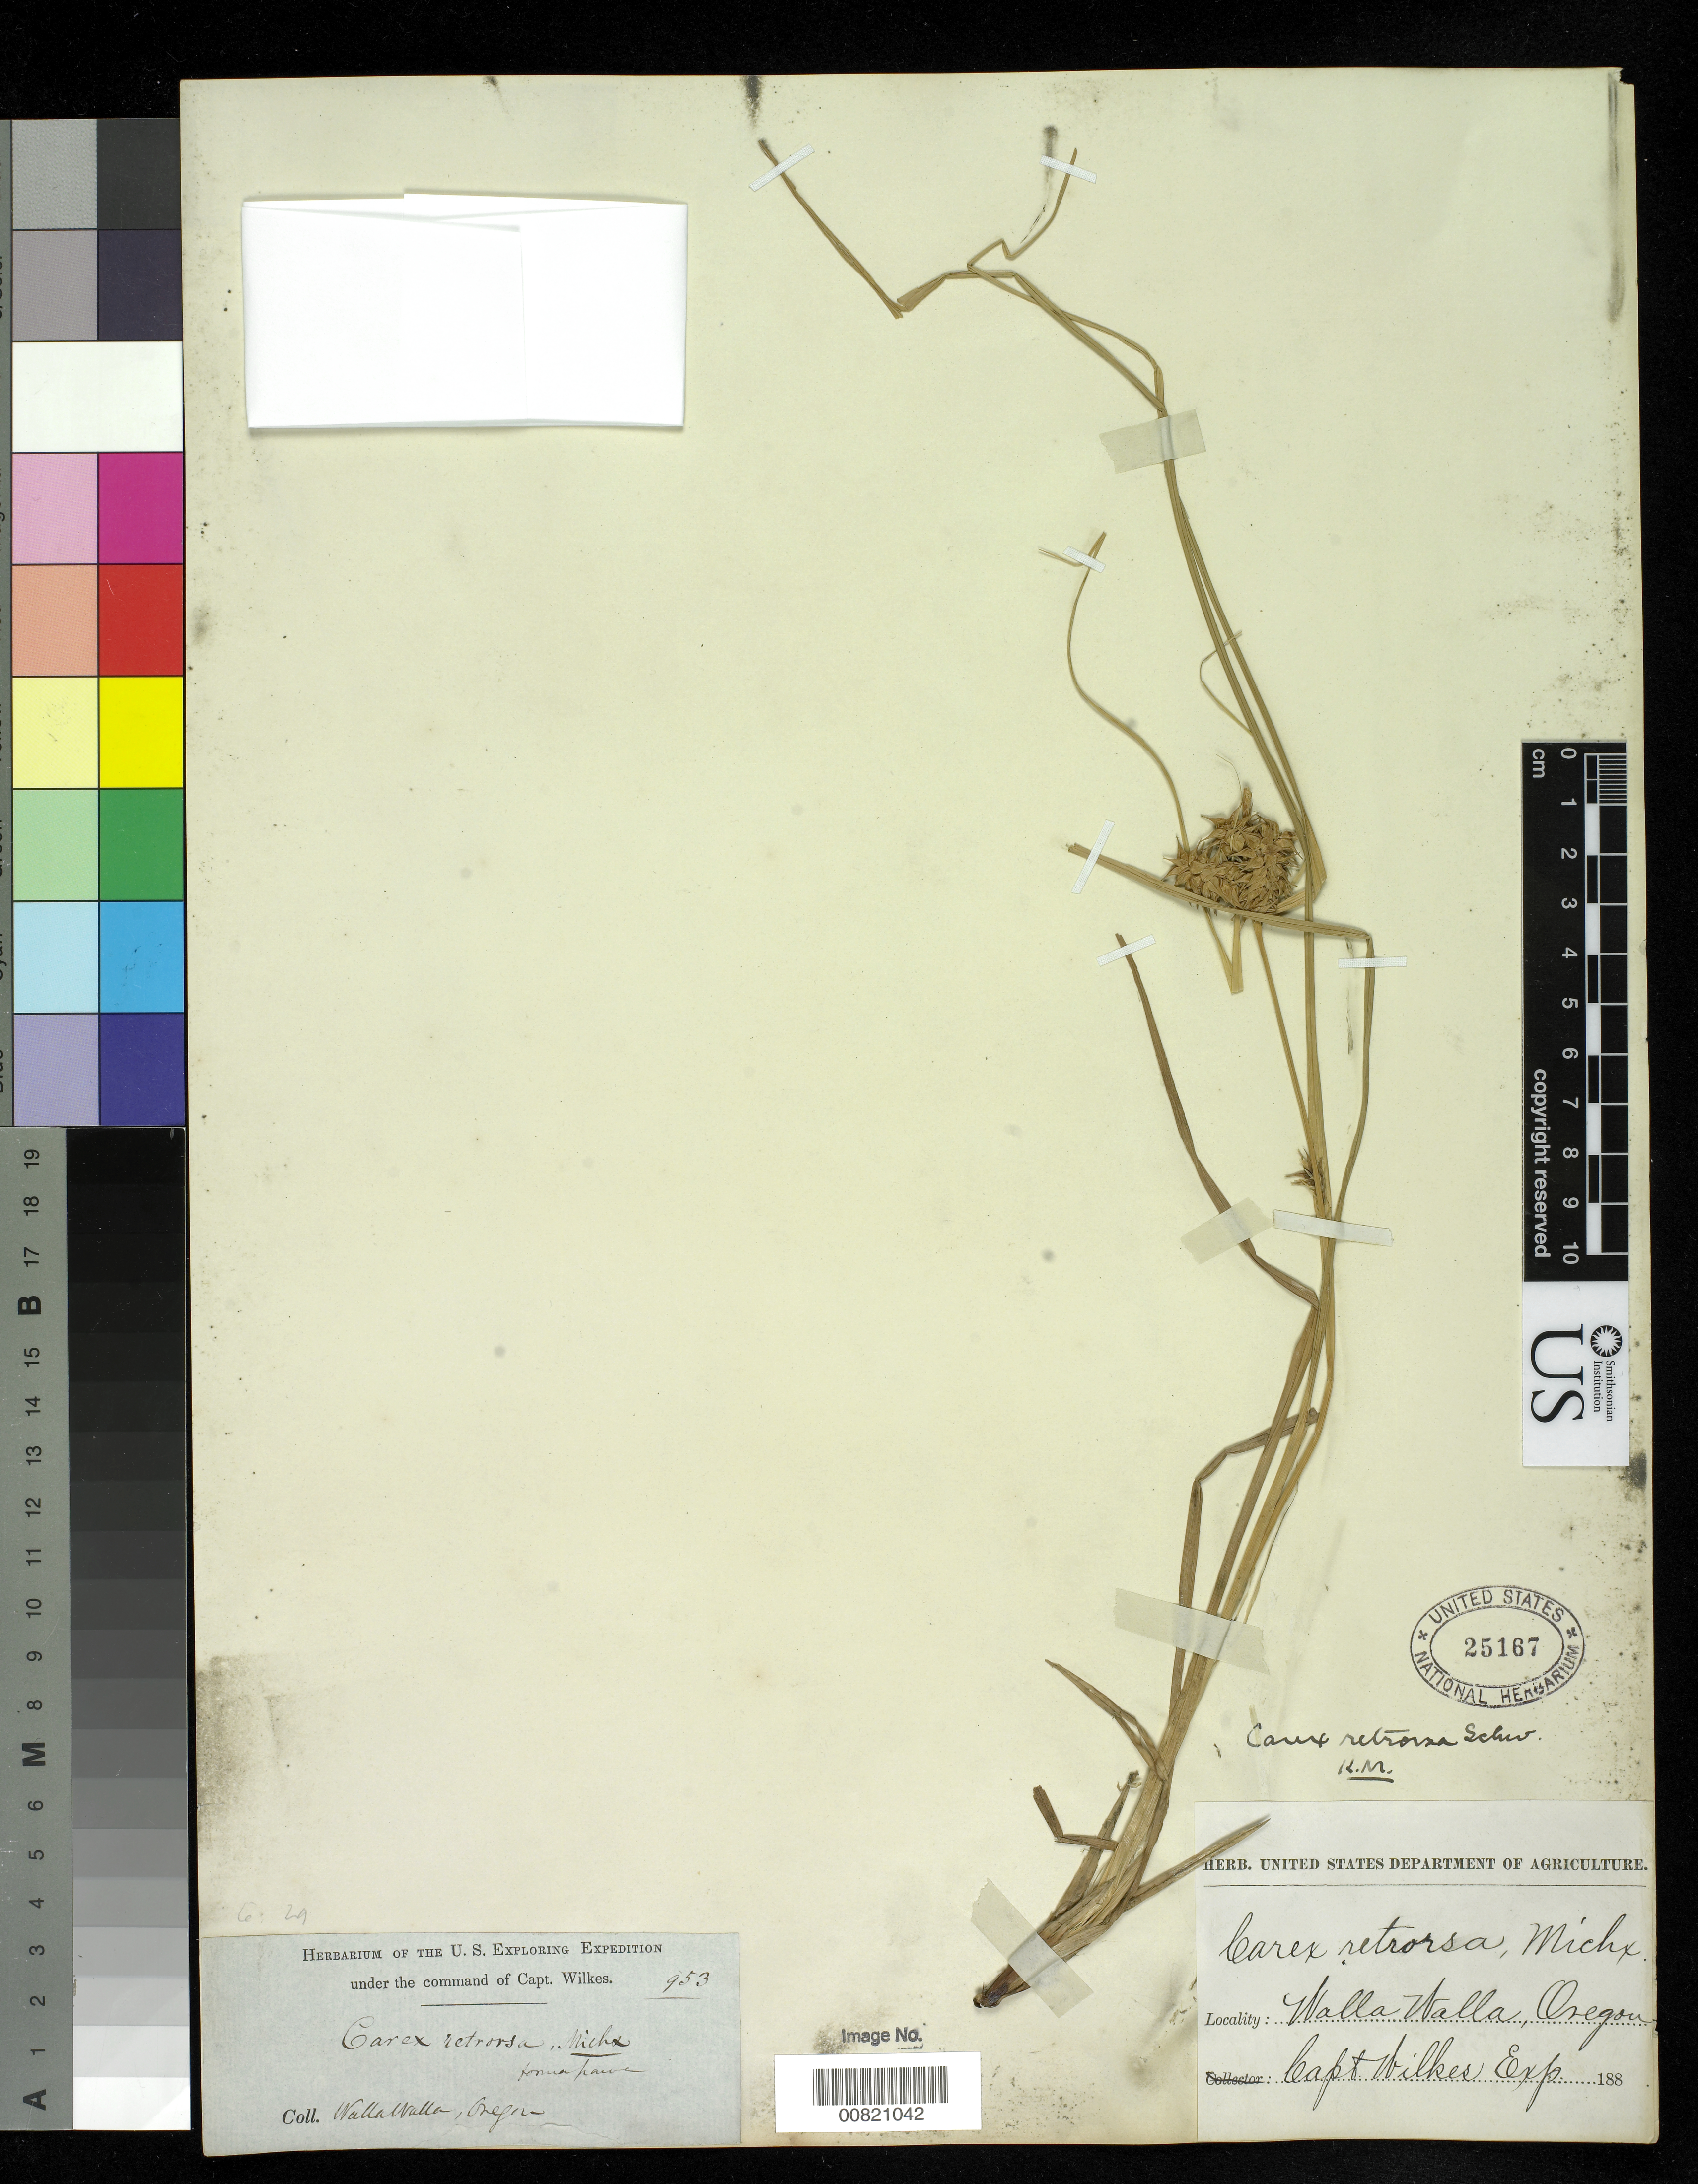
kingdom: Plantae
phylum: Tracheophyta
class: Liliopsida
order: Poales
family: Cyperaceae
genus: Carex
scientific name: Carex retrorsa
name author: Schwein.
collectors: Wilkes Explor. Exped.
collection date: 1838/1842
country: United States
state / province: Washington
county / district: Walla Walla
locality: Walla Walla Oregon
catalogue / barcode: US 25167